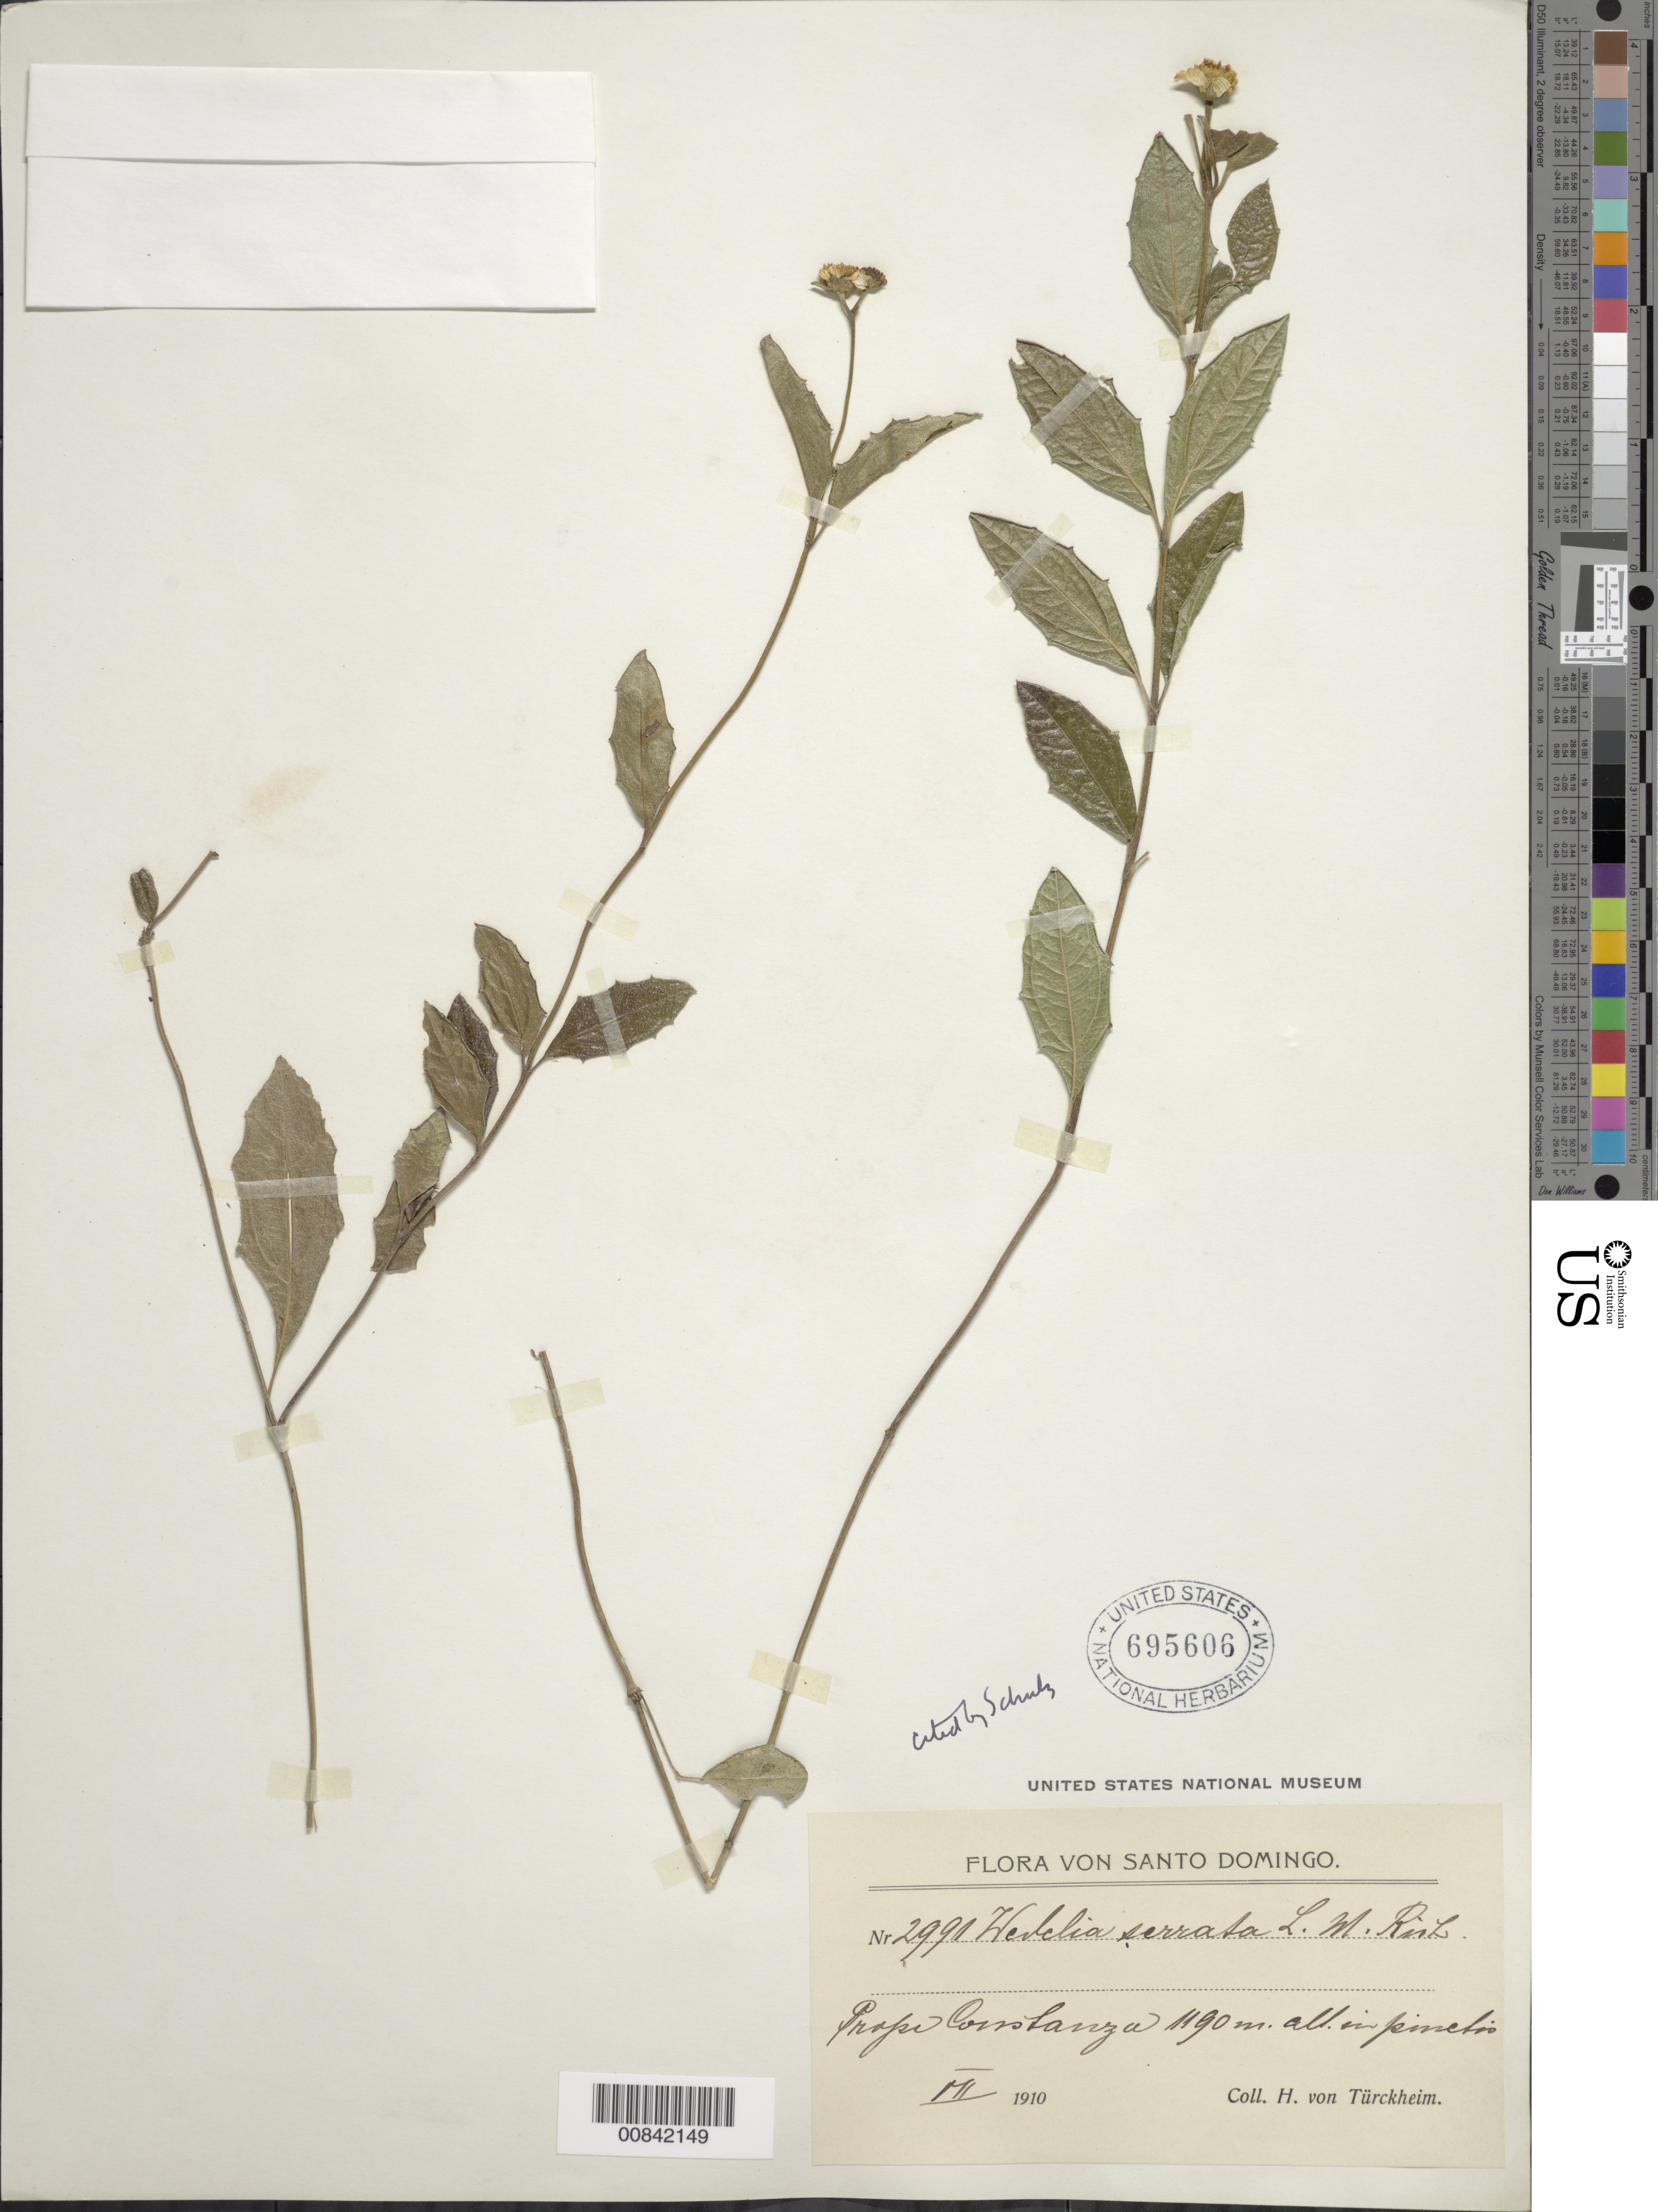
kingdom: Plantae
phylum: Tracheophyta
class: Magnoliopsida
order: Asterales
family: Asteraceae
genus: Wedelia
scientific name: Wedelia serrata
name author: Rich.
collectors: H. von Türckheim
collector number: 2991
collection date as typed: Jul 1910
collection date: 1910-07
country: Dominican Republic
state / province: La Vega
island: Hispaniola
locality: Constanza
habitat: "pinctis"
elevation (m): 1190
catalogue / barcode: US 695606